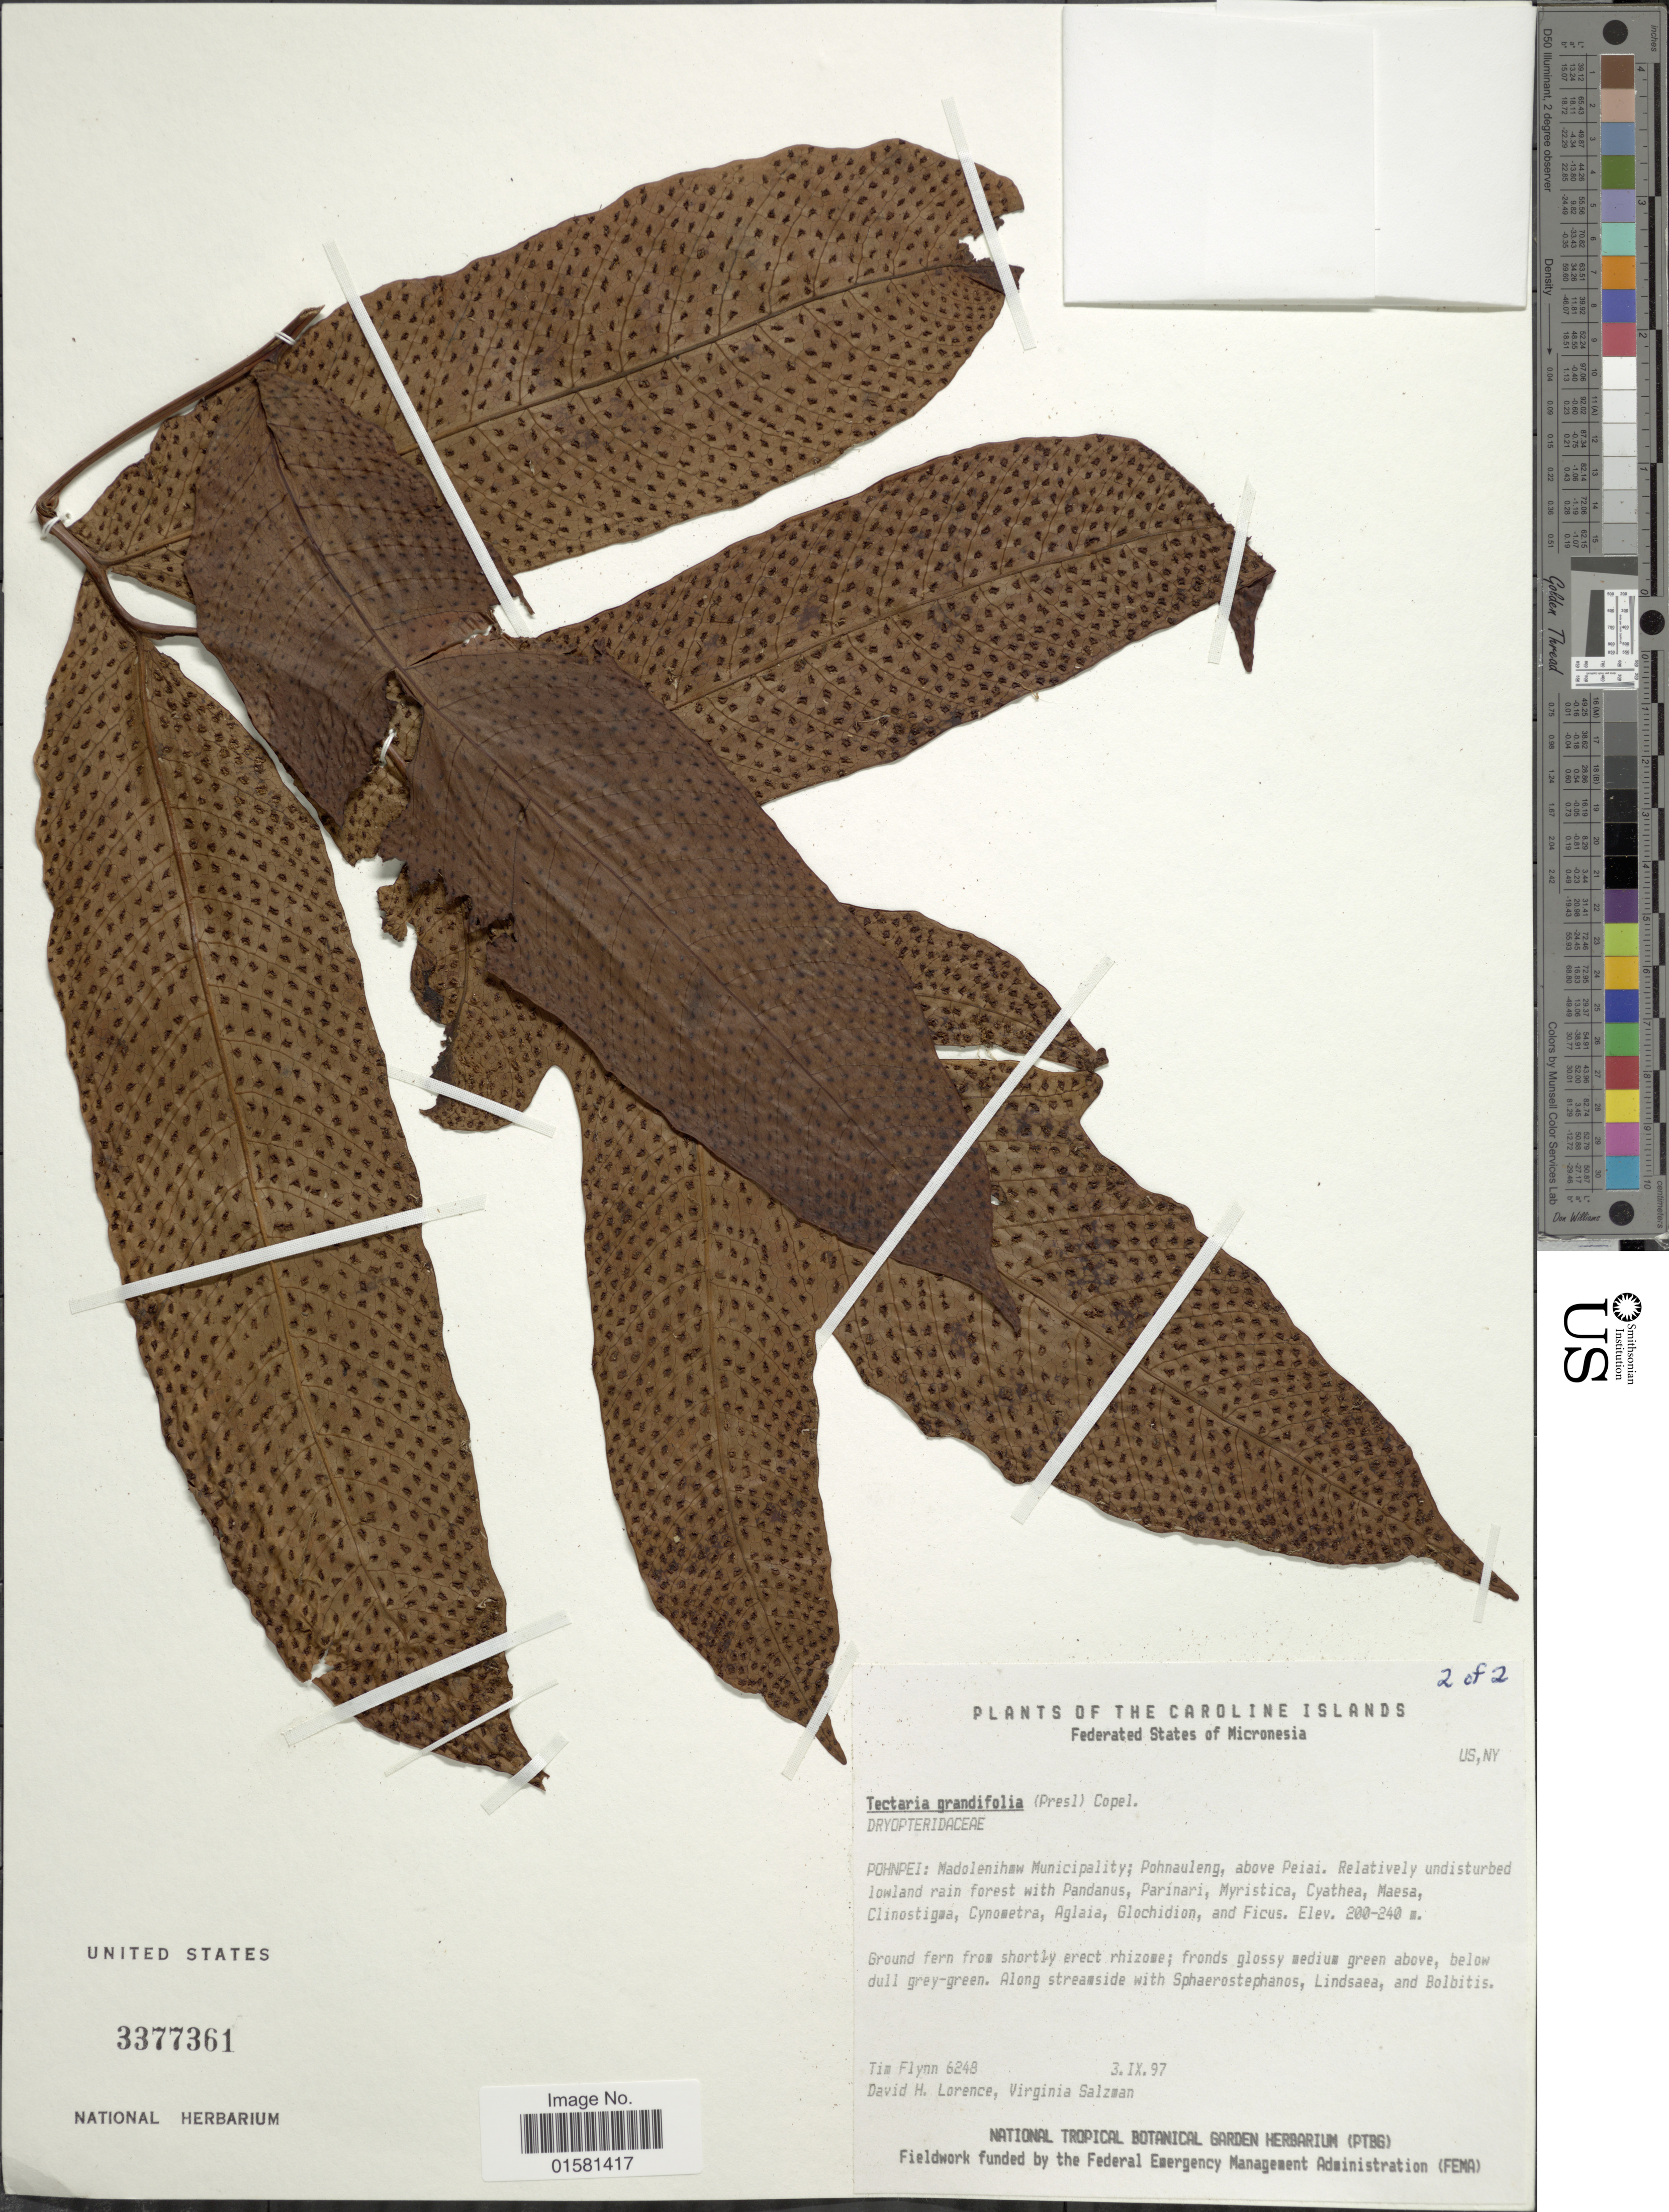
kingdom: Plantae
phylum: Tracheophyta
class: Polypodiopsida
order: Polypodiales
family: Tectariaceae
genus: Tectaria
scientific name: Tectaria grandifolia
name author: (C. Presl) Copel.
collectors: T. W. Flynn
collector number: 6248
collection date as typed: Transcribed d/m/y: 3/9/97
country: Micronesia, Federated States of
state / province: Pohnpei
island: Pohnpei [Ponape]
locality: Caroline Islands, Pohnpei: Madolenihow Muncipality; Pohnauleng, above Peiai.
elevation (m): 200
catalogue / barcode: US 3377361